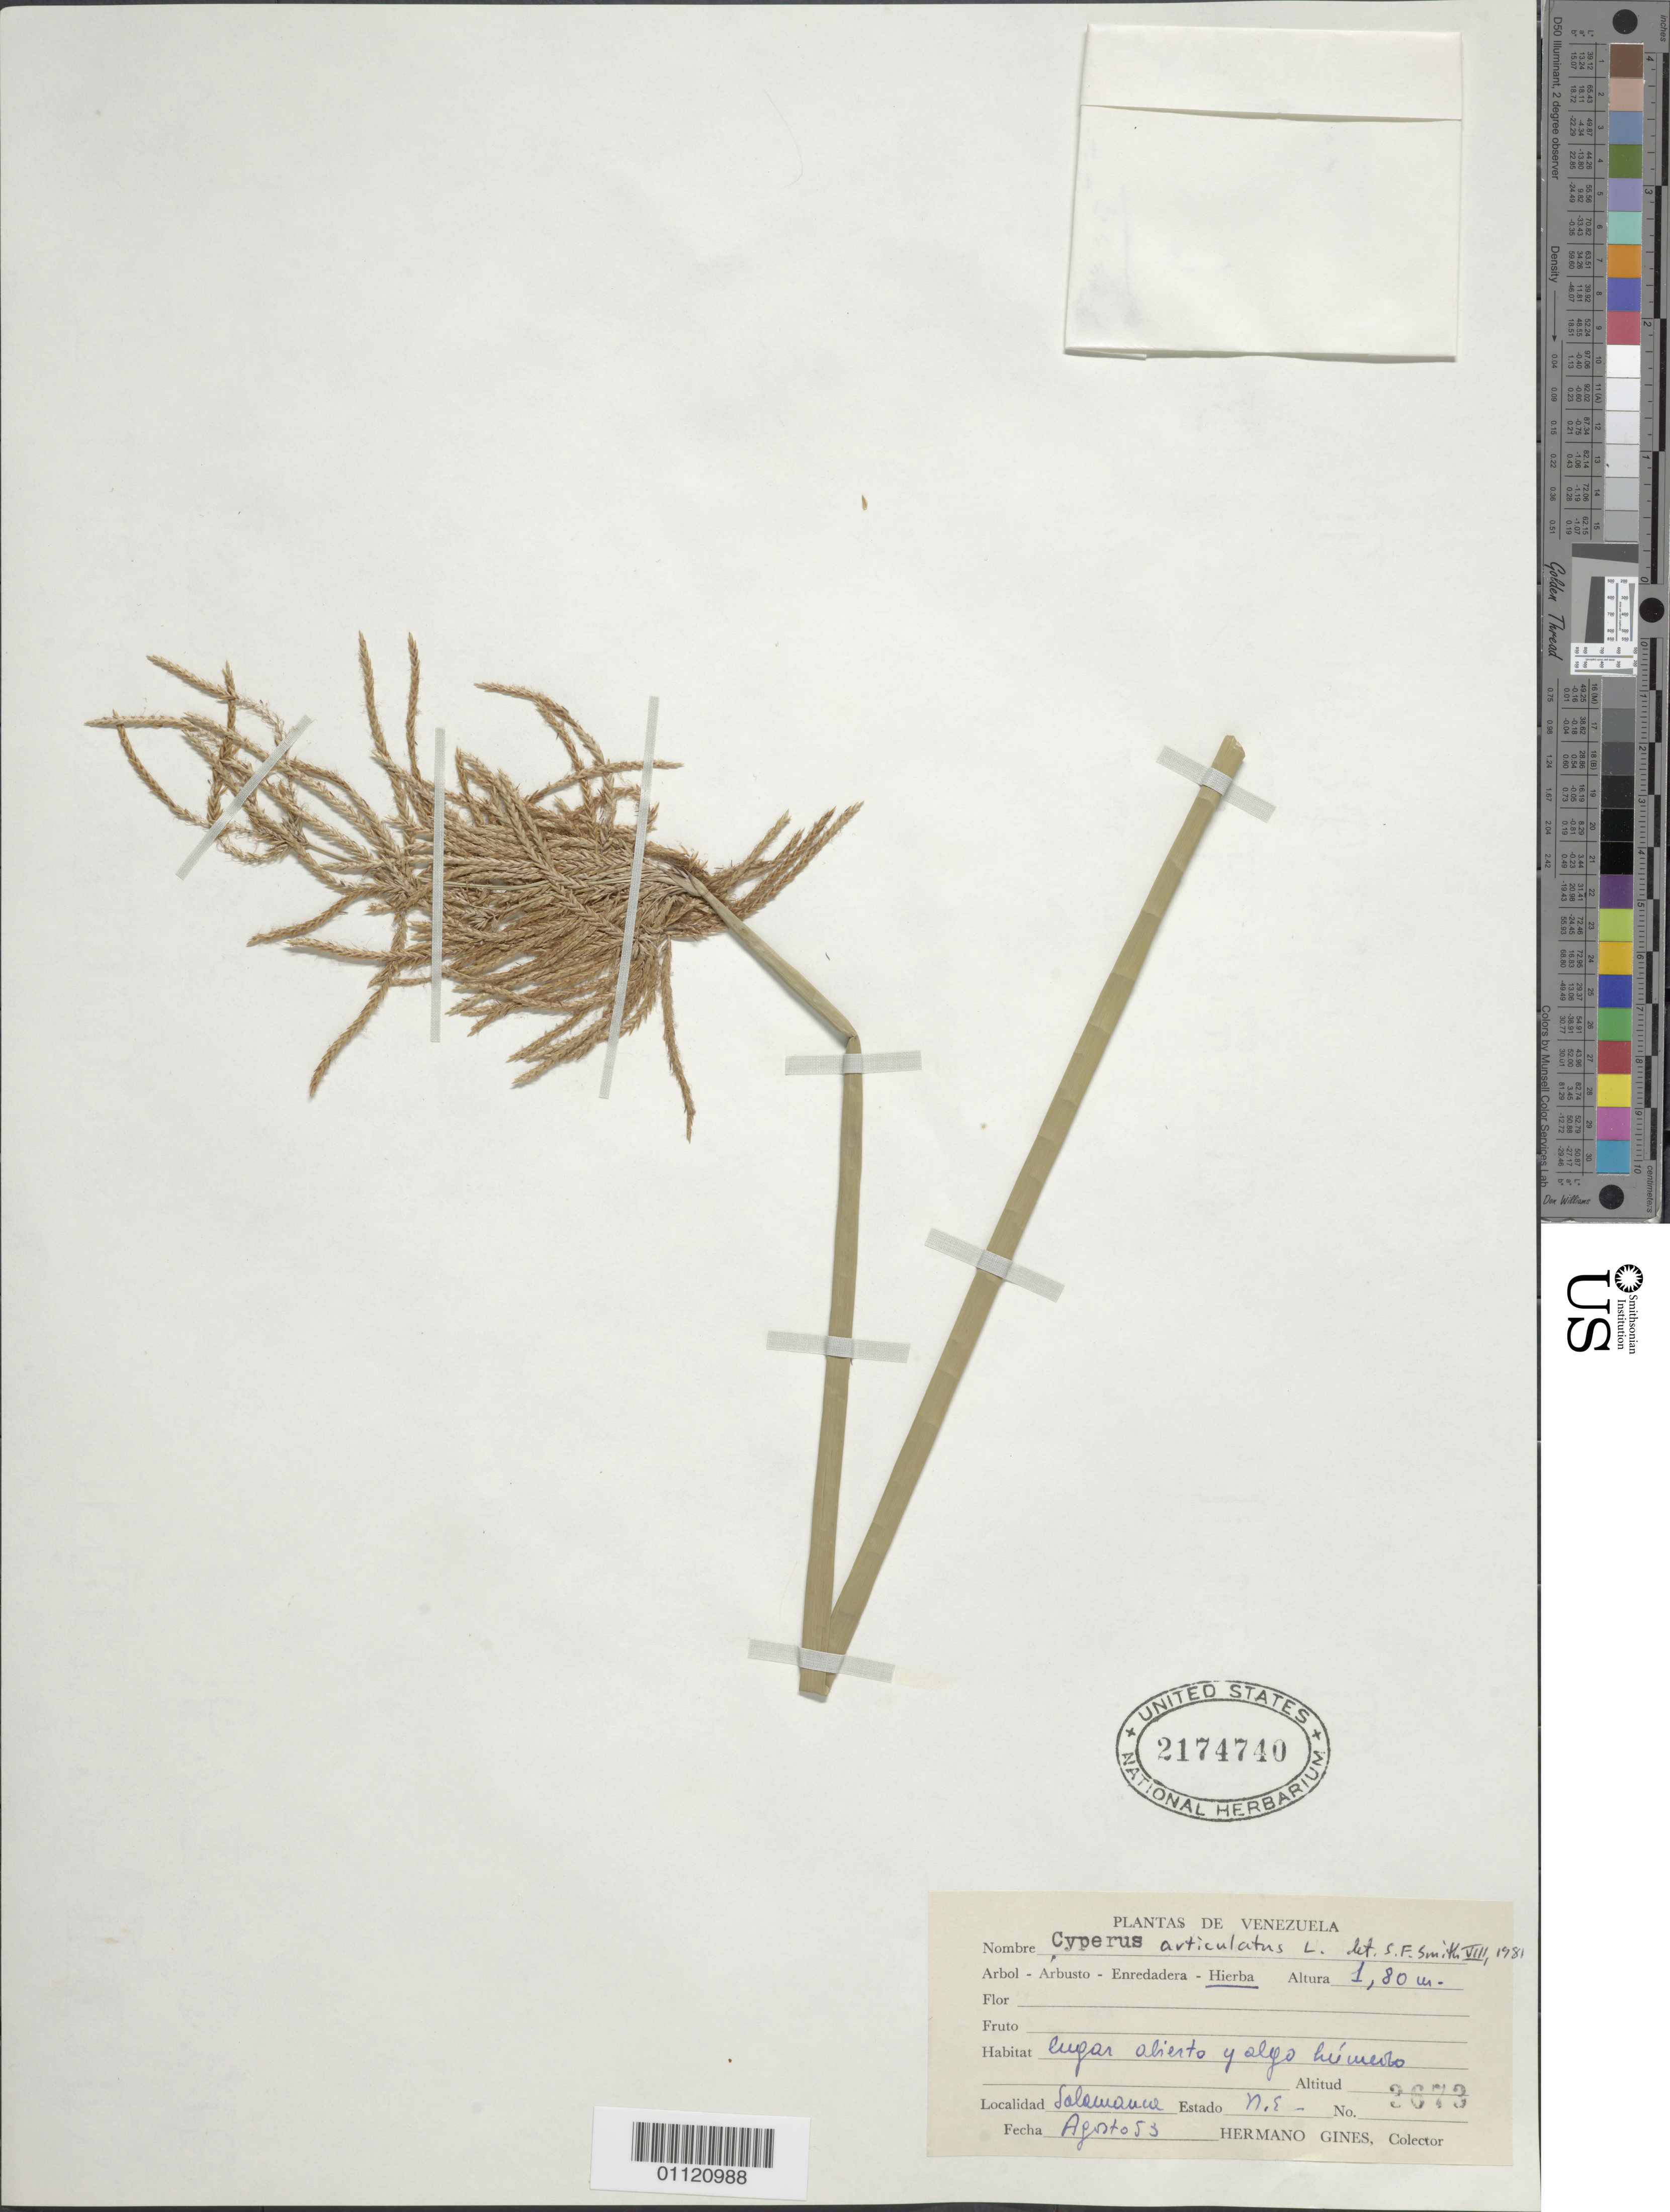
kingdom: Plantae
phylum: Tracheophyta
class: Liliopsida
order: Poales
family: Cyperaceae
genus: Cyperus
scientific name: Cyperus articulatus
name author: L.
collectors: Bro. Gines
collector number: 3673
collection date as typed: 01 Aug 1953 to 31 Aug 1953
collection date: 1953-08-01/1953-08-31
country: Venezuela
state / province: Nueva Esparta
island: Margarita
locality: Salamanca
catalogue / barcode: US 2174740